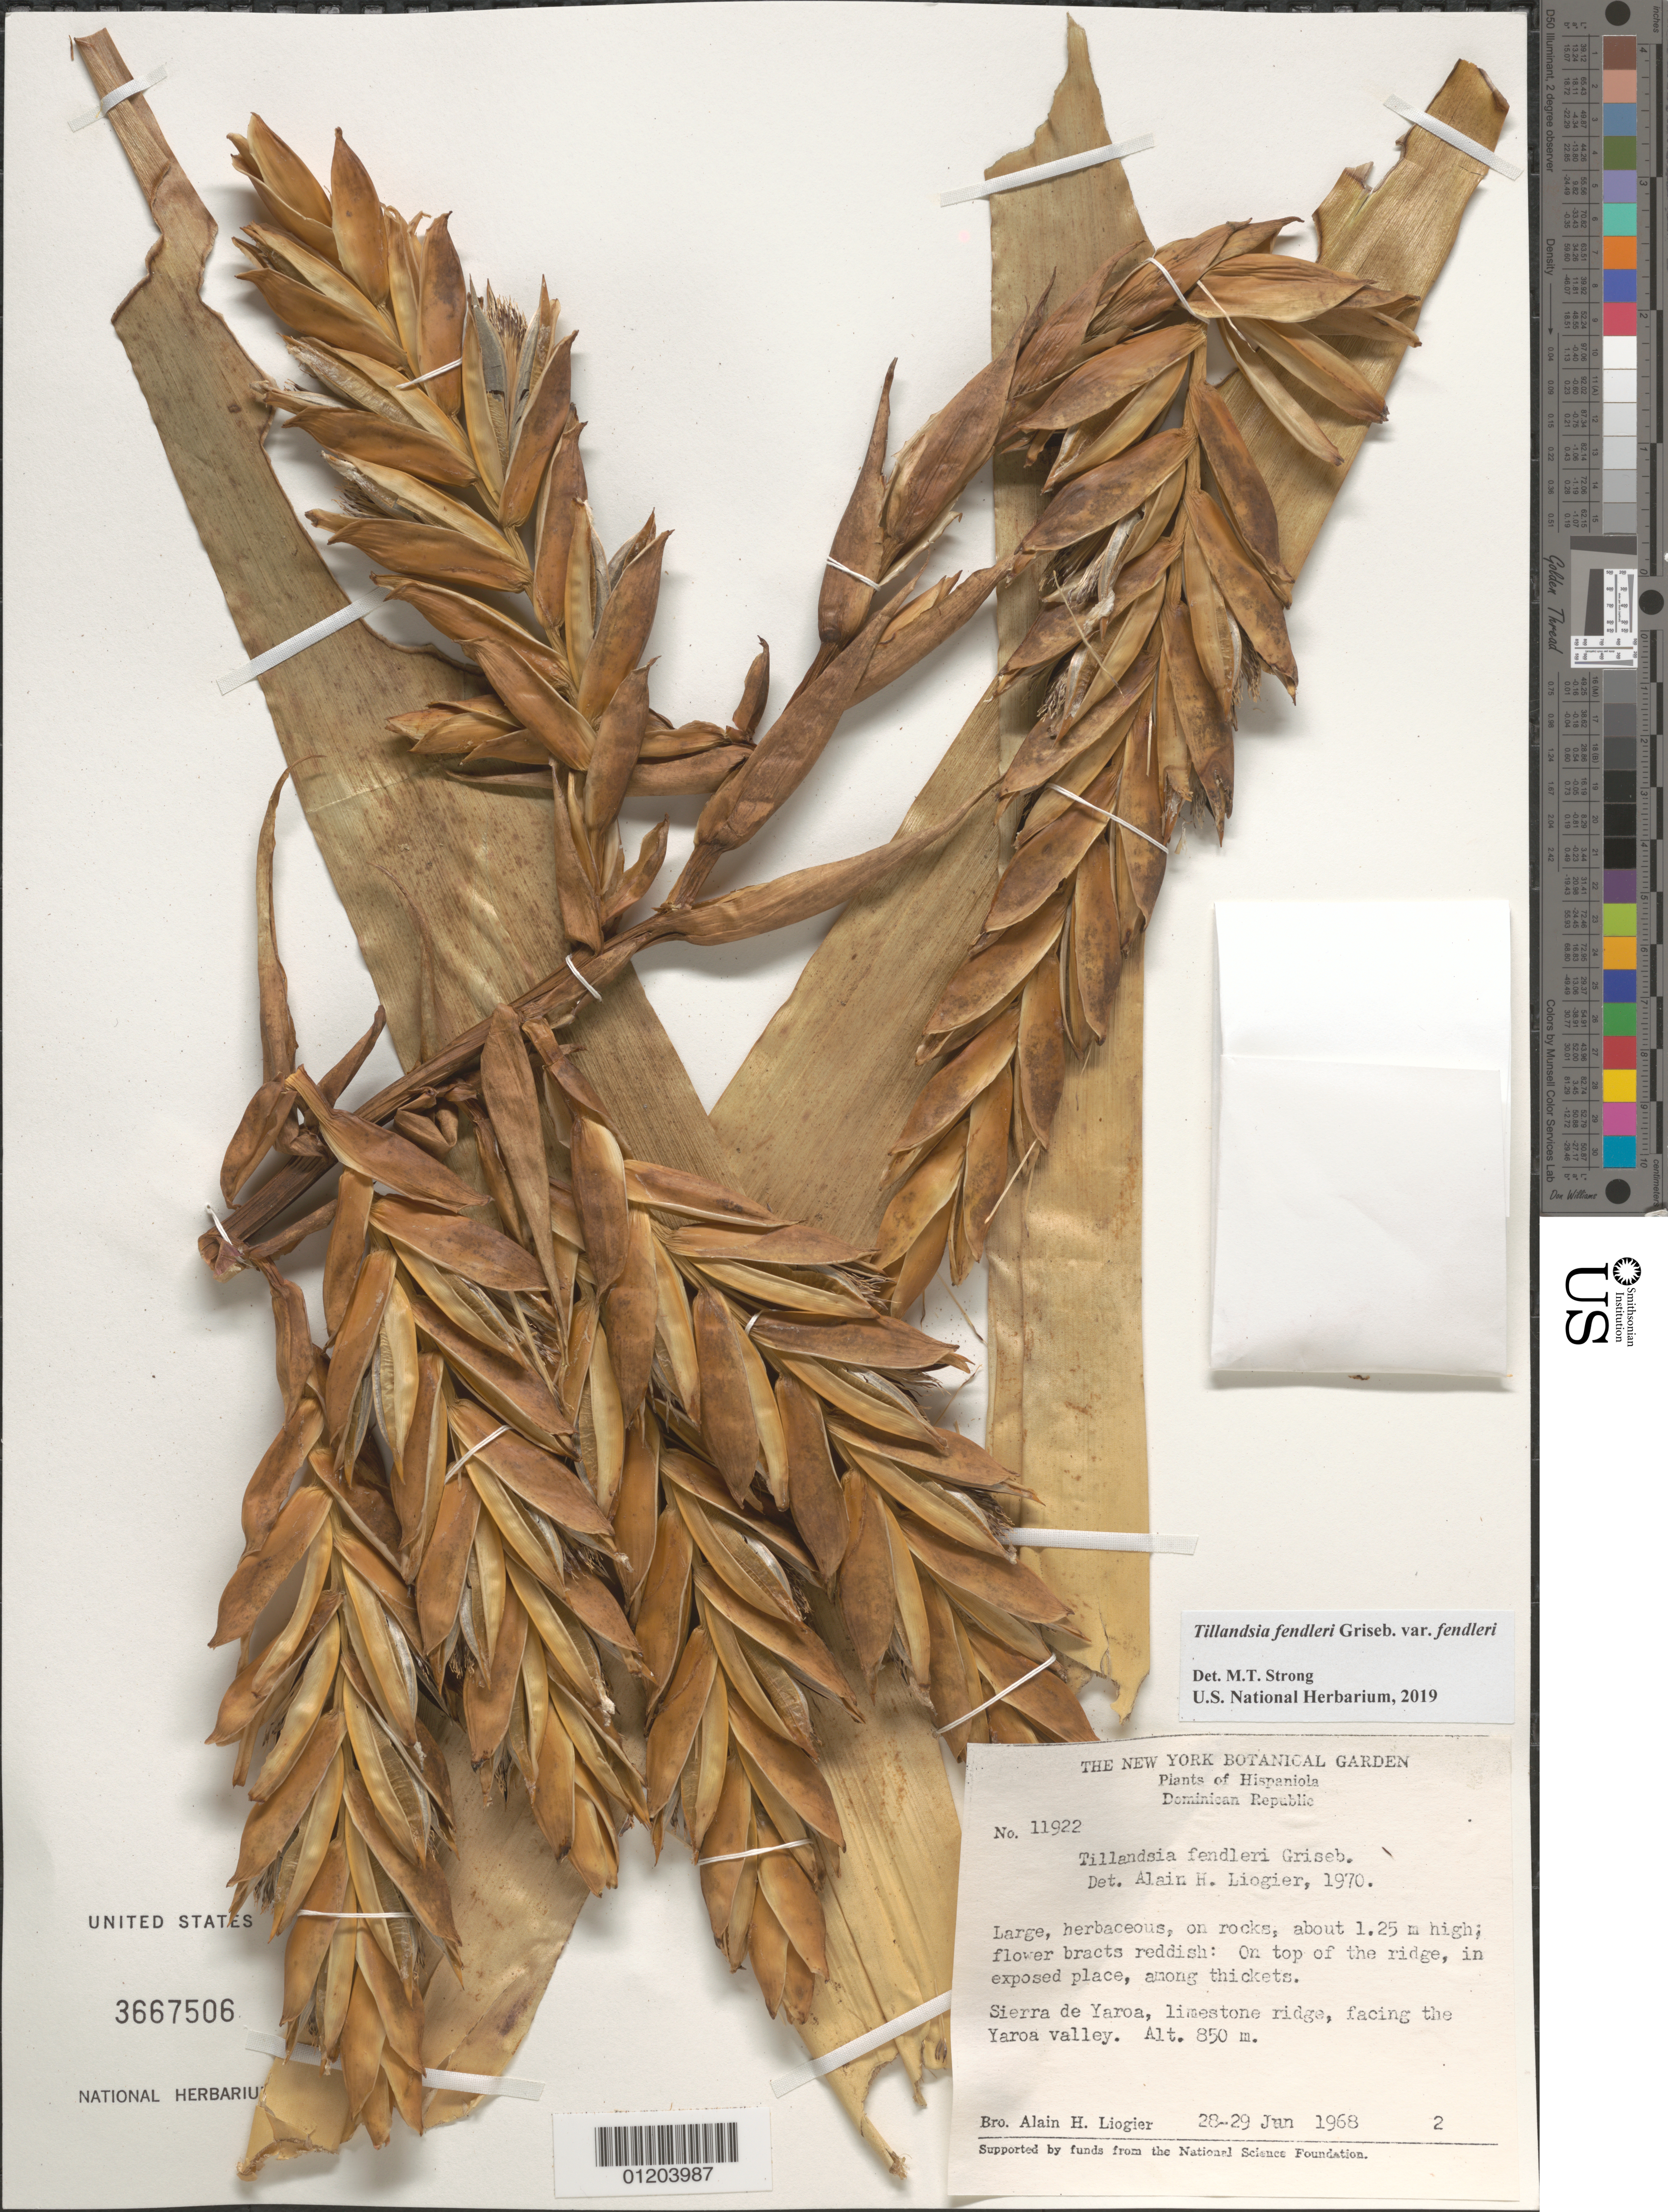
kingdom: Plantae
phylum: Tracheophyta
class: Liliopsida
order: Poales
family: Bromeliaceae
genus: Tillandsia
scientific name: Tillandsia fendleri var. fendleri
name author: Griseb.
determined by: Strong, Mark T., (BOT), Smithsonian Institution - National Museum of Natural History (UNITED STATES)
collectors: A. H. Liogier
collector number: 11922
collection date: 1968-06-28/1968-06-29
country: Dominican Republic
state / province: Puerto Plata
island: Hispaniola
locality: Sierra de Yaroa, facing the Yaroa Valley.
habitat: Limestone ridge; on rocks. On top of the ridge in exposed place, among thickets.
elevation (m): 850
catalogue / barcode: US 3667506